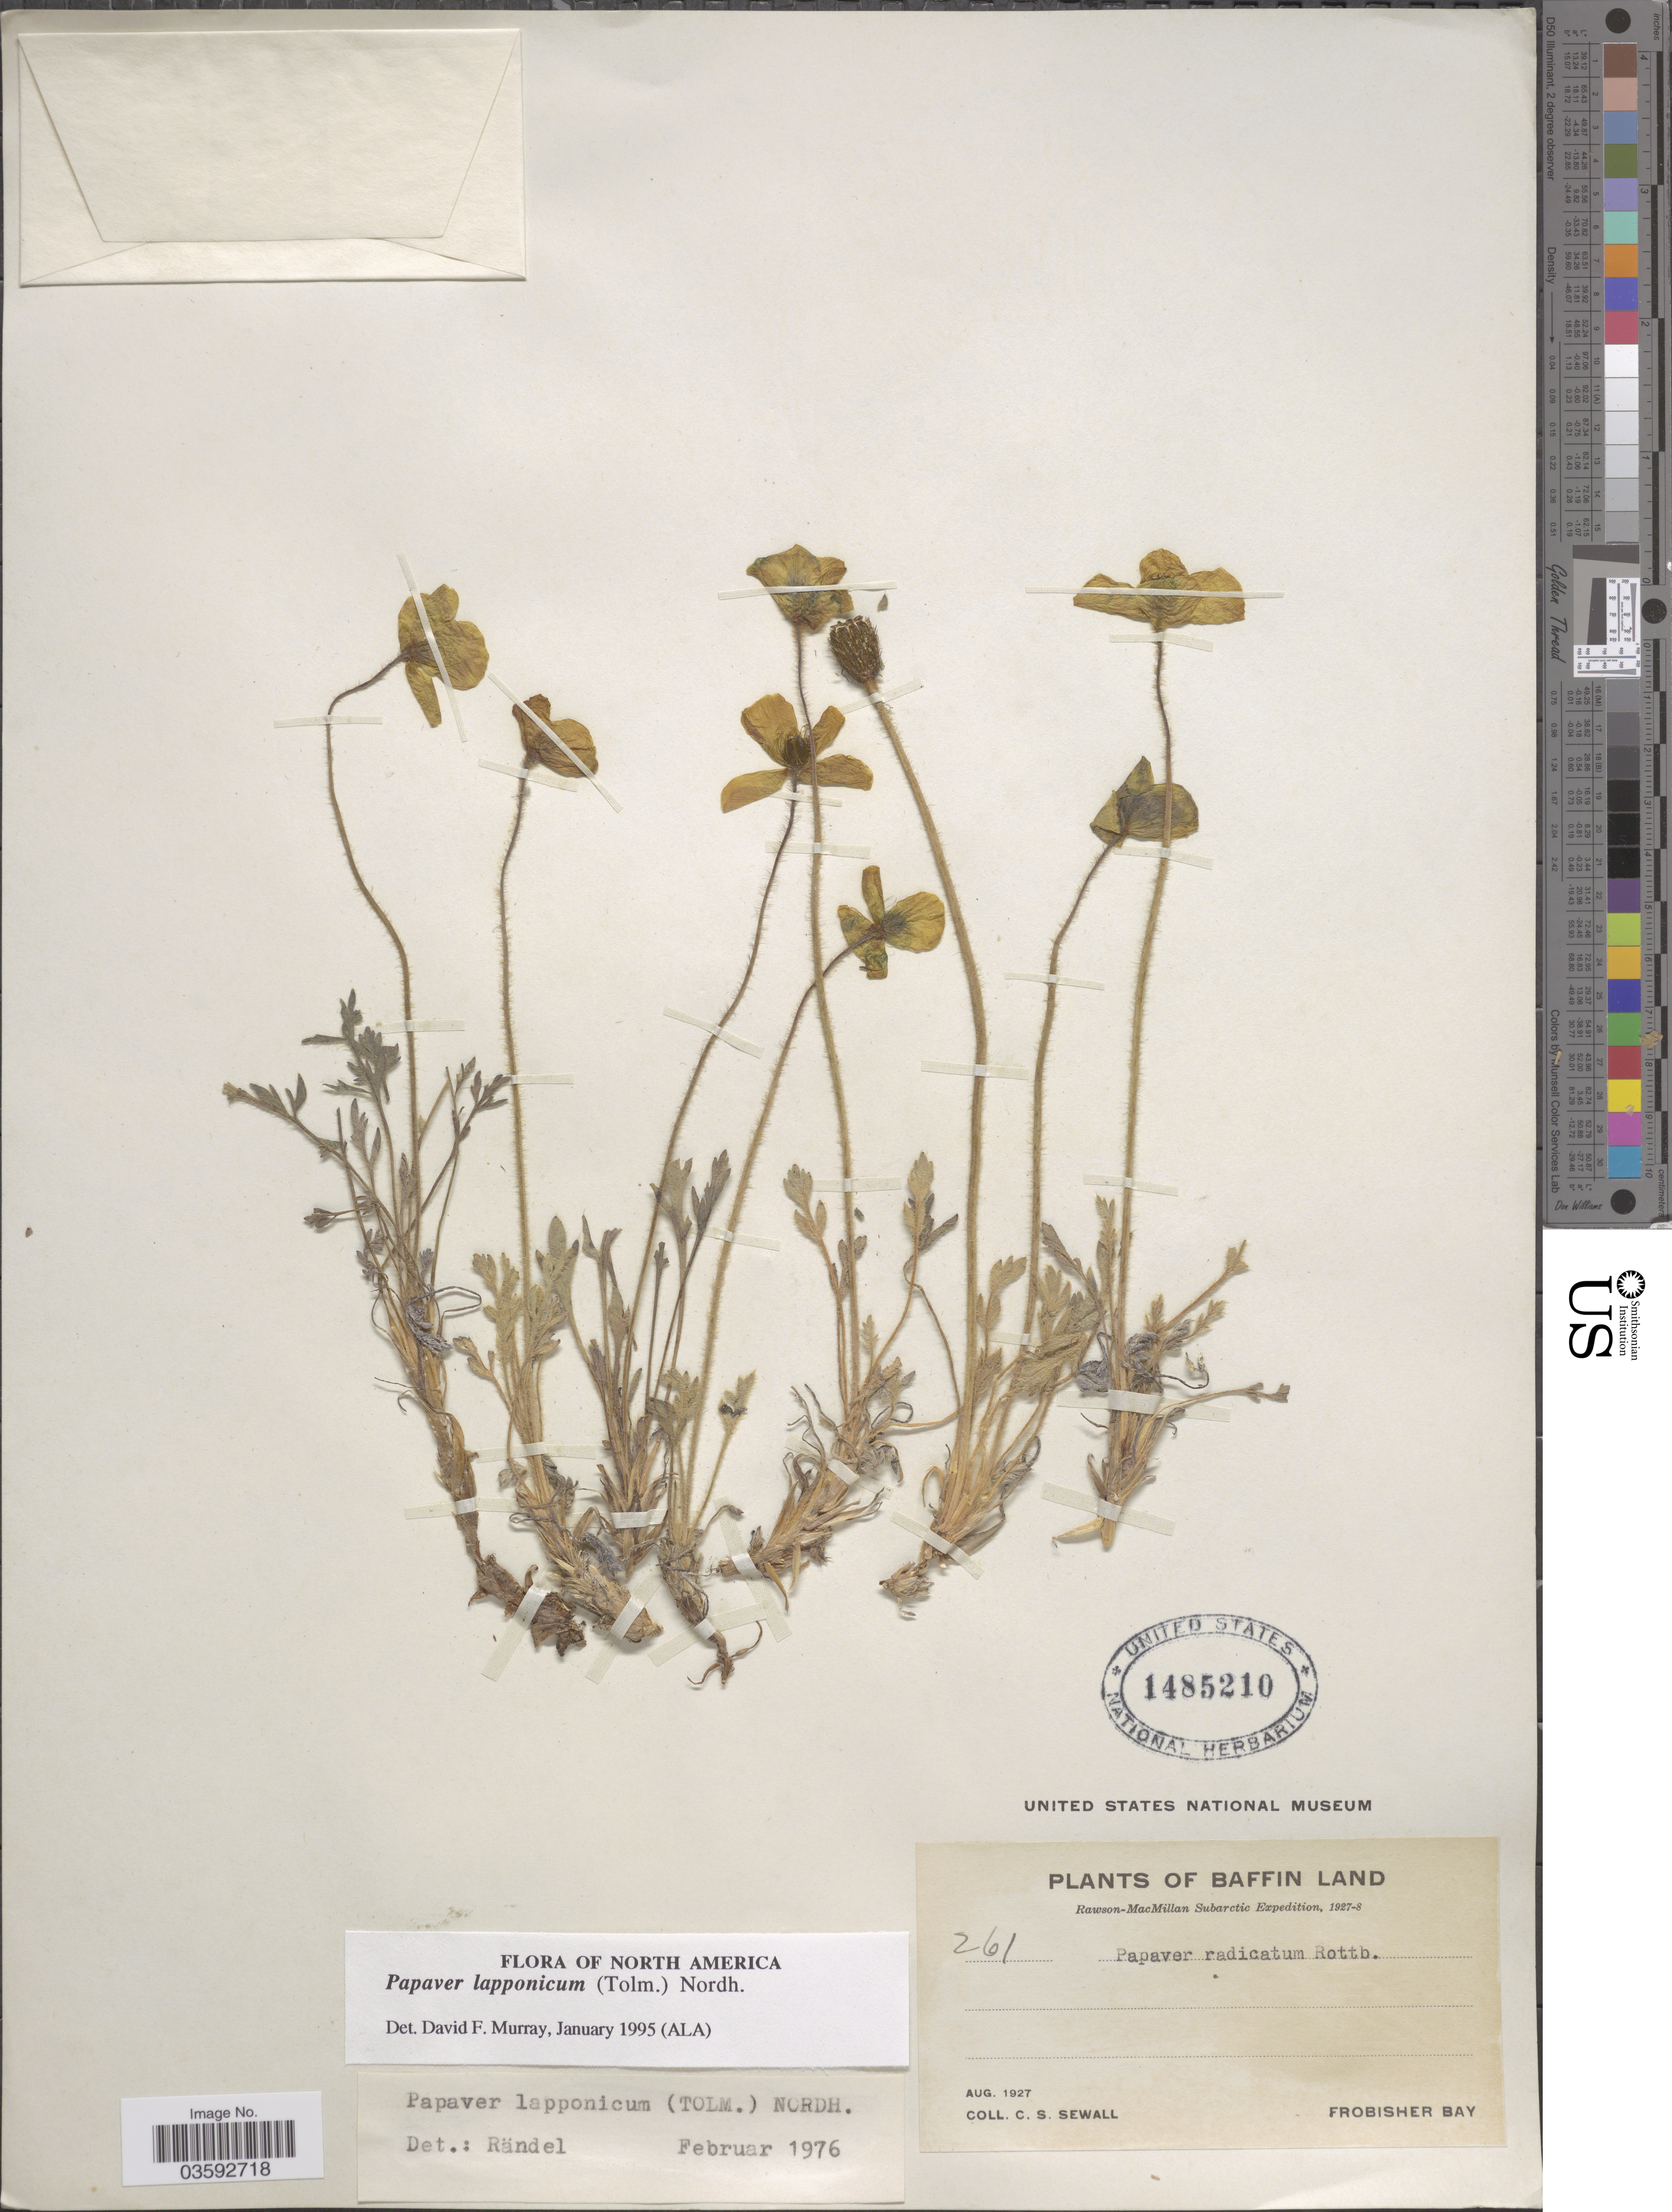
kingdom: Plantae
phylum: Tracheophyta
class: Magnoliopsida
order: Ranunculales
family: Papaveraceae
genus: Papaver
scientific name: Papaver lapponicum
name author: (Tolm.) Nordh.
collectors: C. Sewall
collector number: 261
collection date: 1927-08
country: Canada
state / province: Nunavut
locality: Baffin Land. Frobisher Bay.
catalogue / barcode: US 1485210